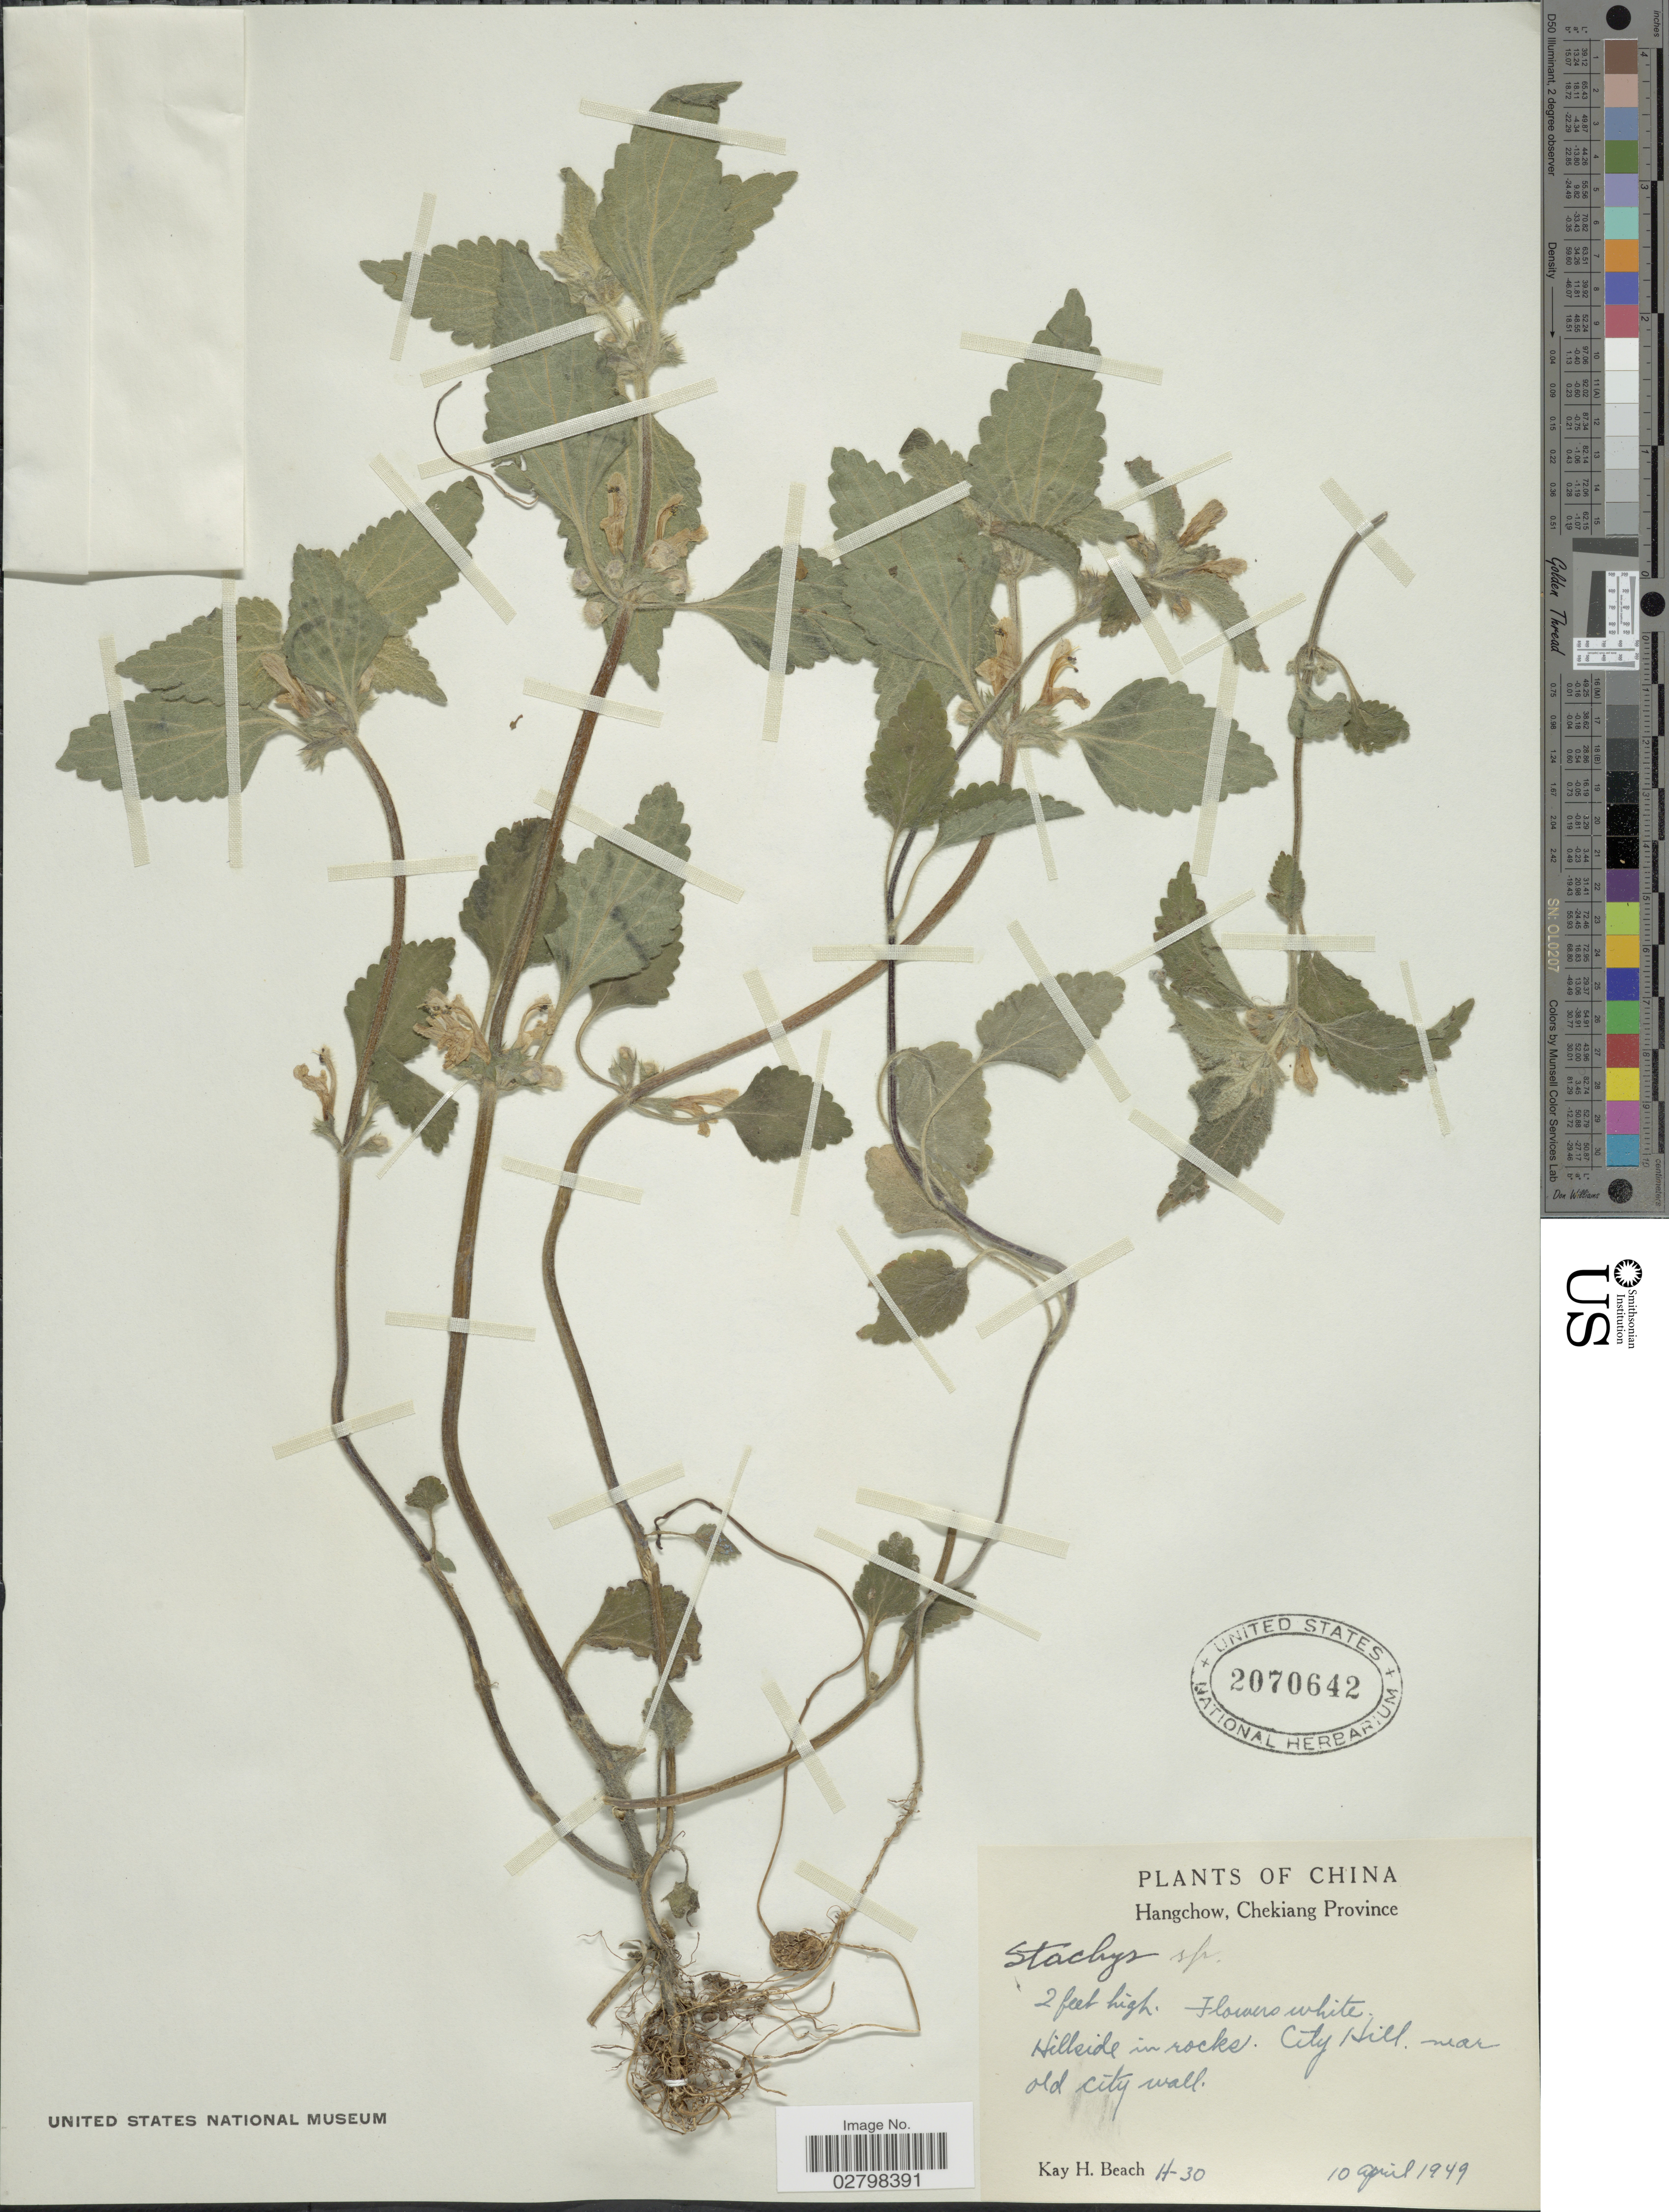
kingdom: Plantae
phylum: Tracheophyta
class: Magnoliopsida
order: Lamiales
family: Lamiaceae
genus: Stachys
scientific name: Stachys sp.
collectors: K. H. Beach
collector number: H-30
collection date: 1949-04-10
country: China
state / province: Zhejiang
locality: Hangchow, Chekiang Province. City Hill near old city wall.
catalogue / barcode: US 2070642